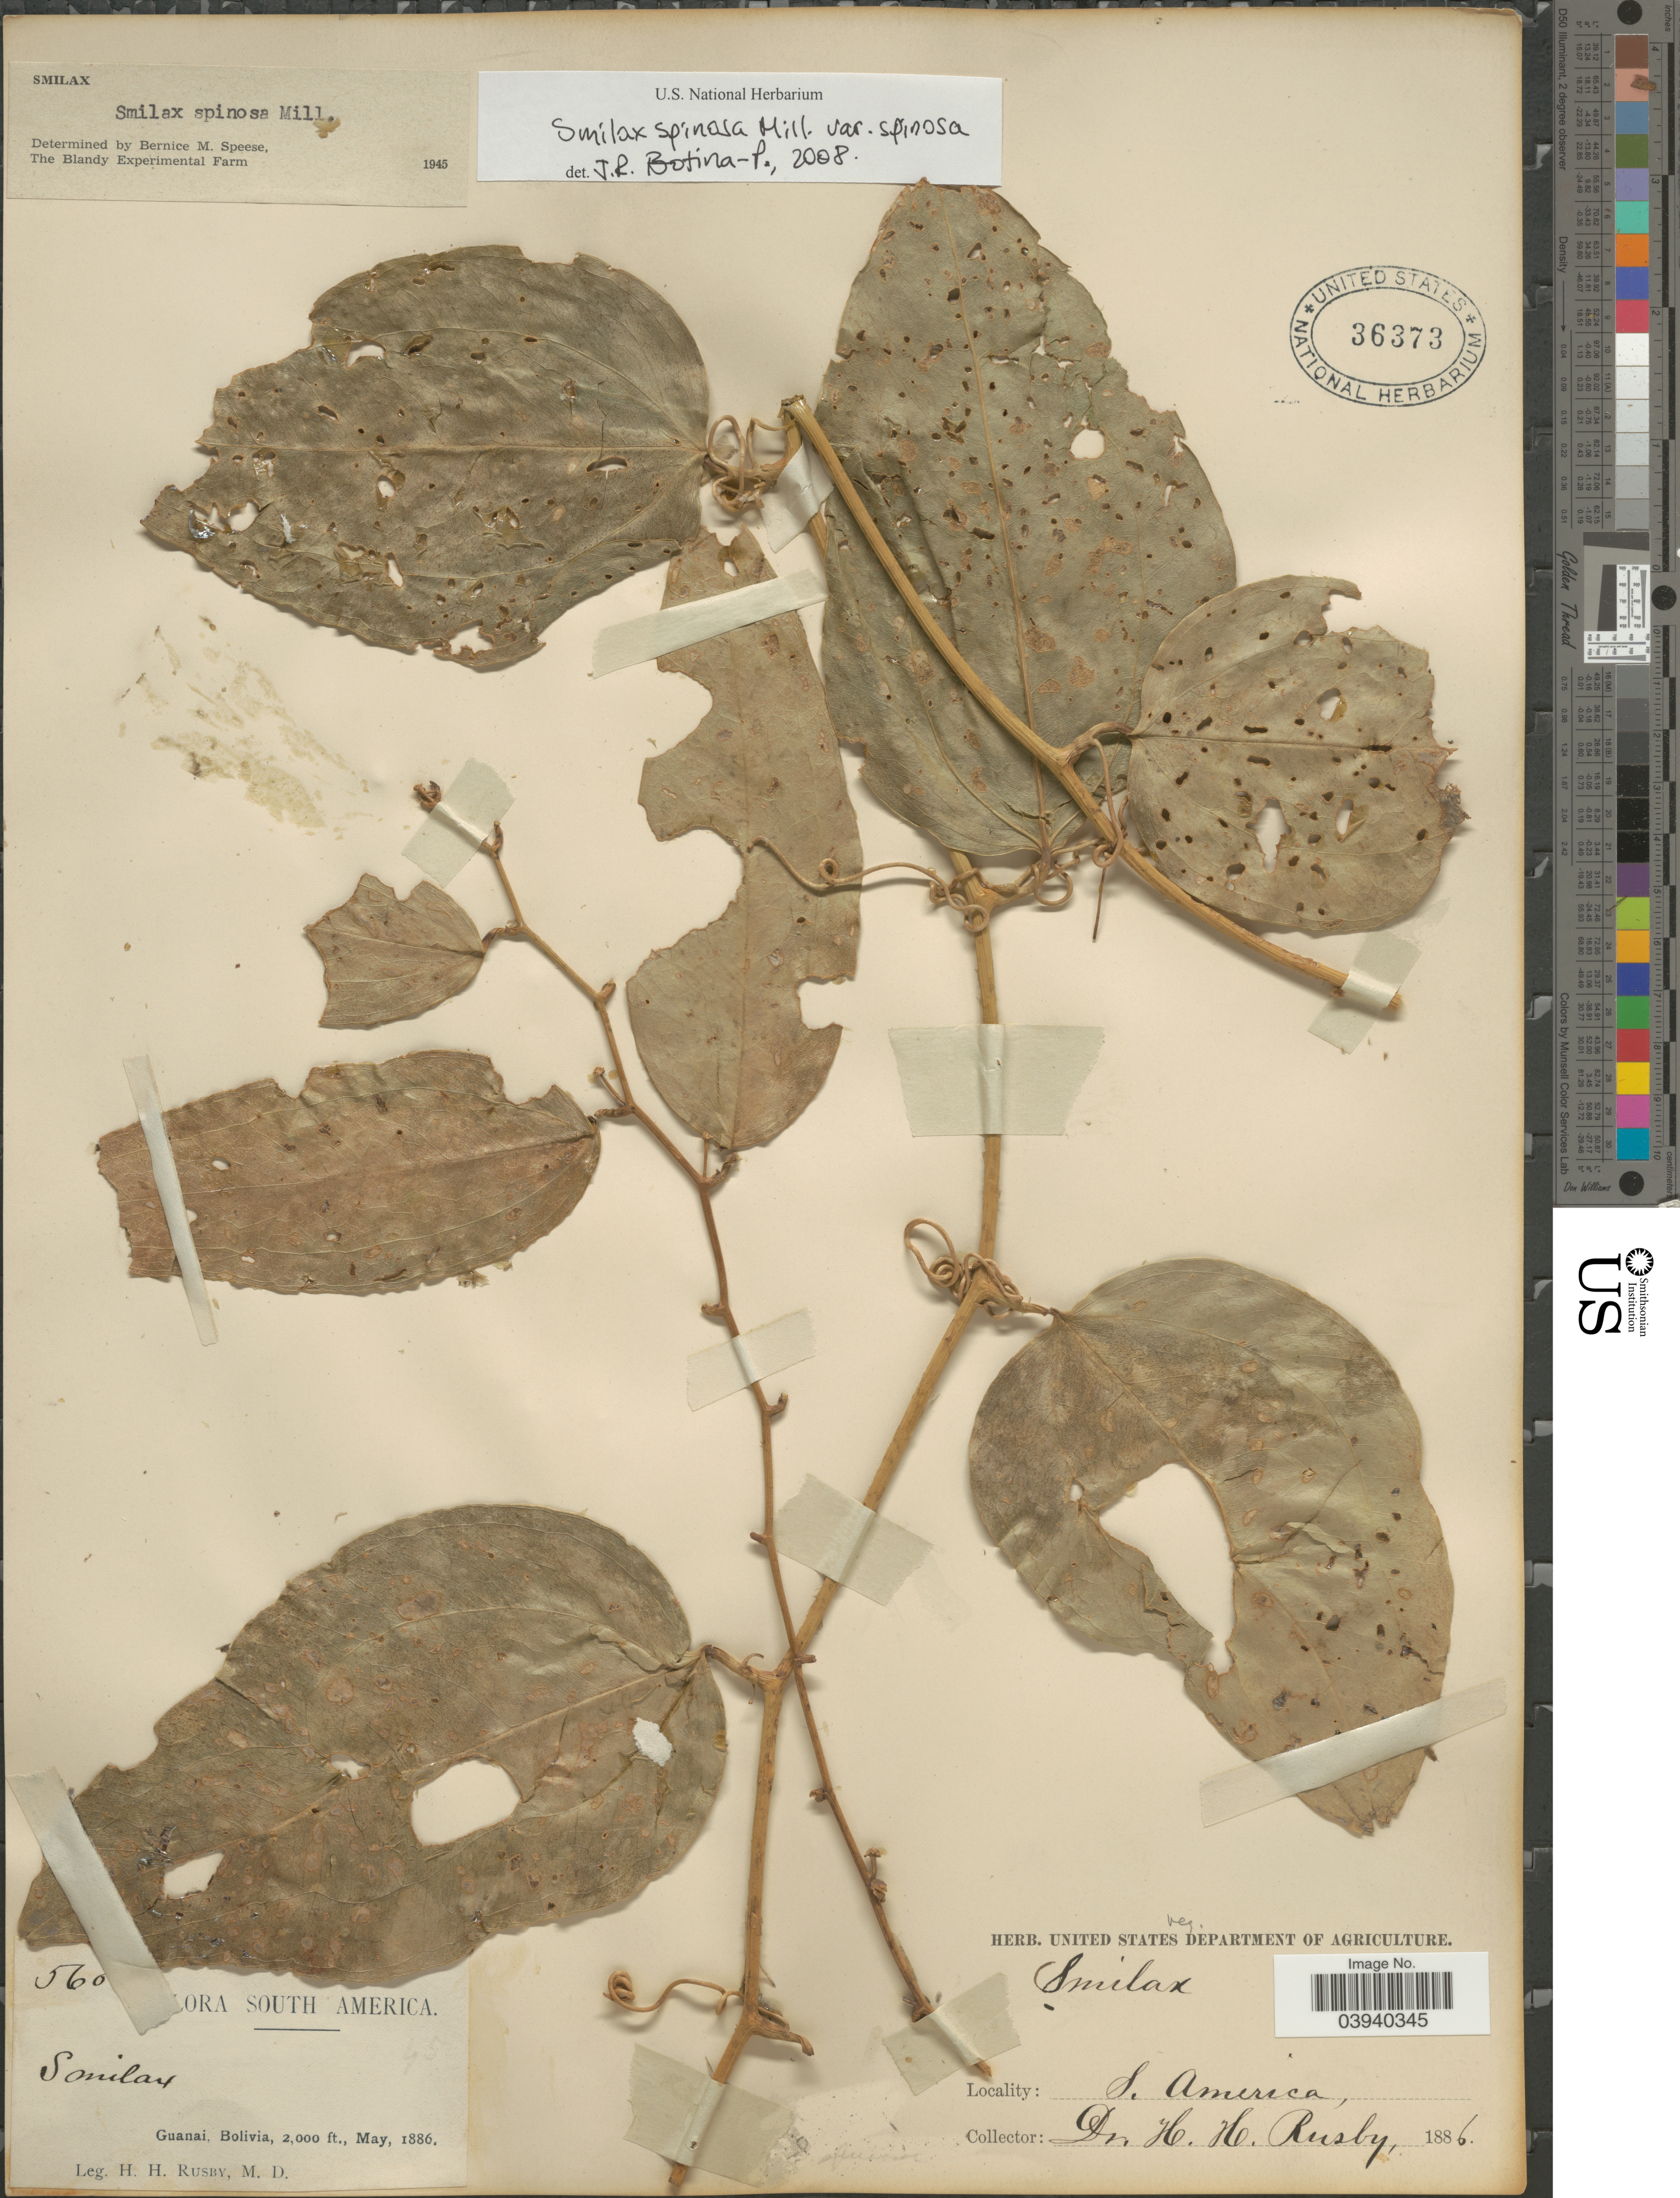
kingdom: Plantae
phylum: Tracheophyta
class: Liliopsida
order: Liliales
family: Smilacaceae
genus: Smilax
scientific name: Smilax spinosa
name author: Mill.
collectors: H. H. Rusby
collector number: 560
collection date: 1886-05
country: Bolivia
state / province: La Páz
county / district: Larecaja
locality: Guanay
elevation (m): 610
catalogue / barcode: US 36373